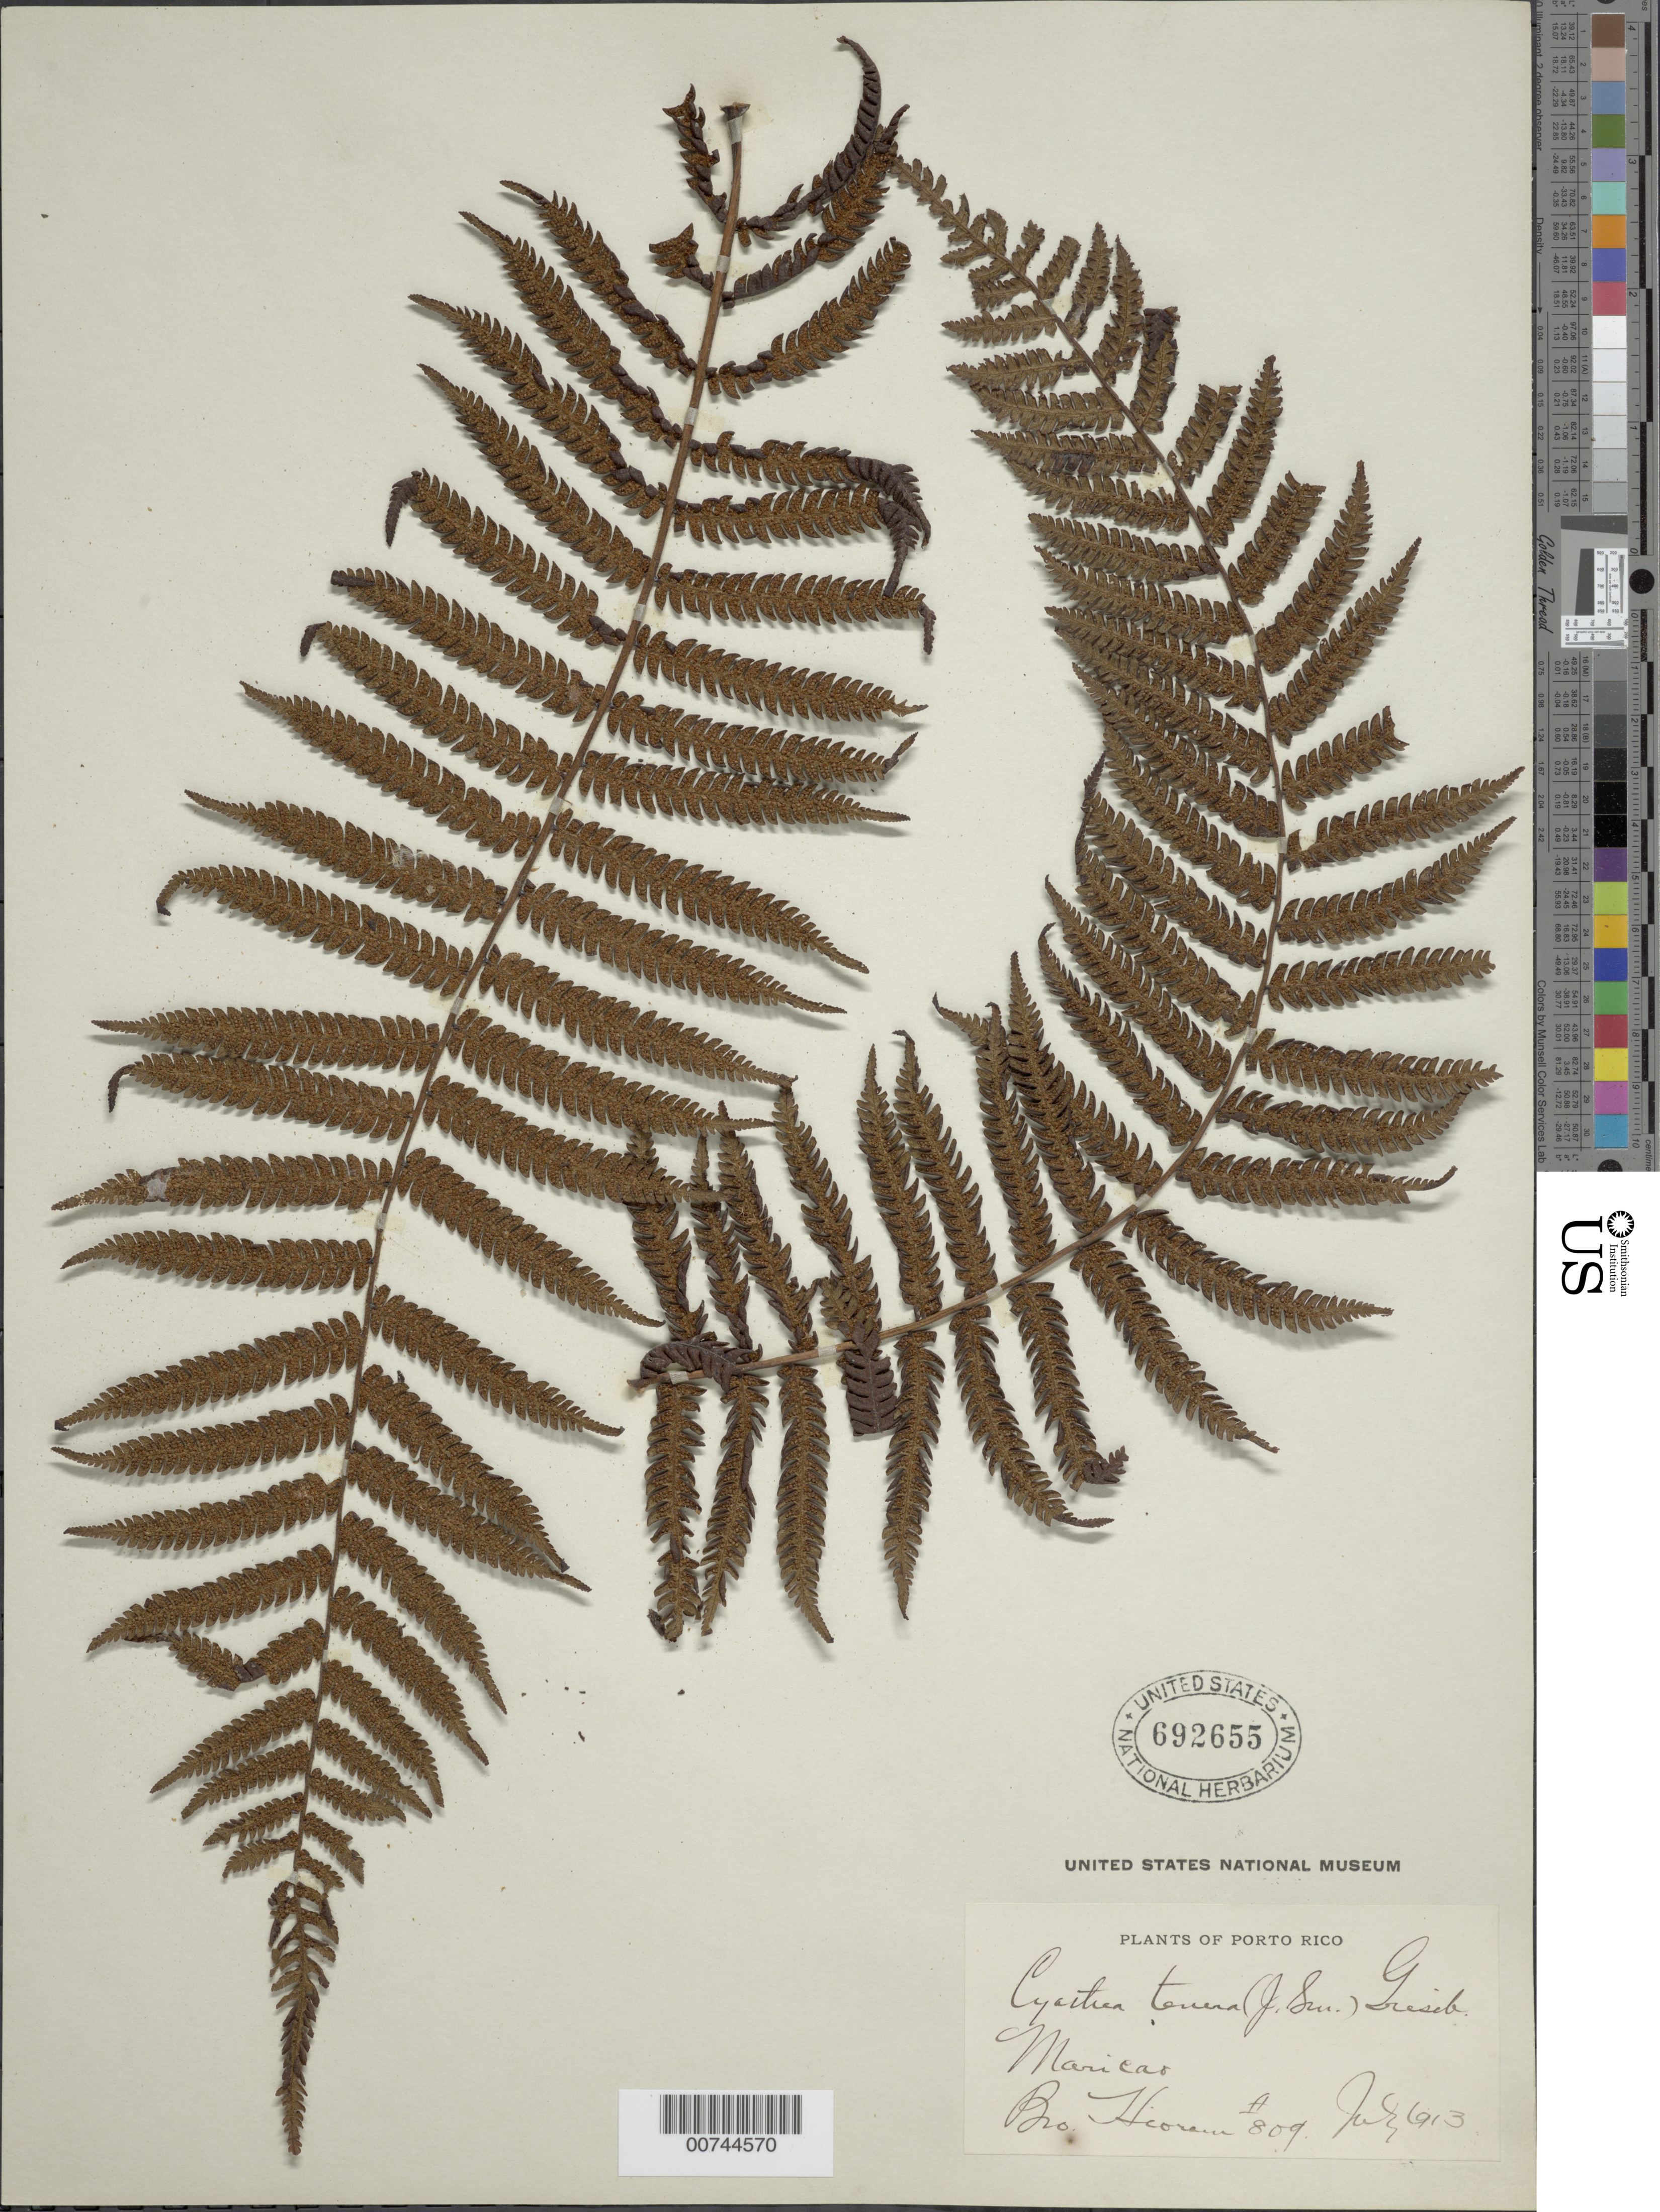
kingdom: Plantae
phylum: Tracheophyta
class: Polypodiopsida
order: Cyatheales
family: Cyatheaceae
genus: Cyathea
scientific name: Cyathea furfuracea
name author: Christ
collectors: Bro. Hioram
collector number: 809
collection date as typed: Jul 1913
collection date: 1913-07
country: Puerto Rico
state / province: Maricao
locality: Maricao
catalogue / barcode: US 692655